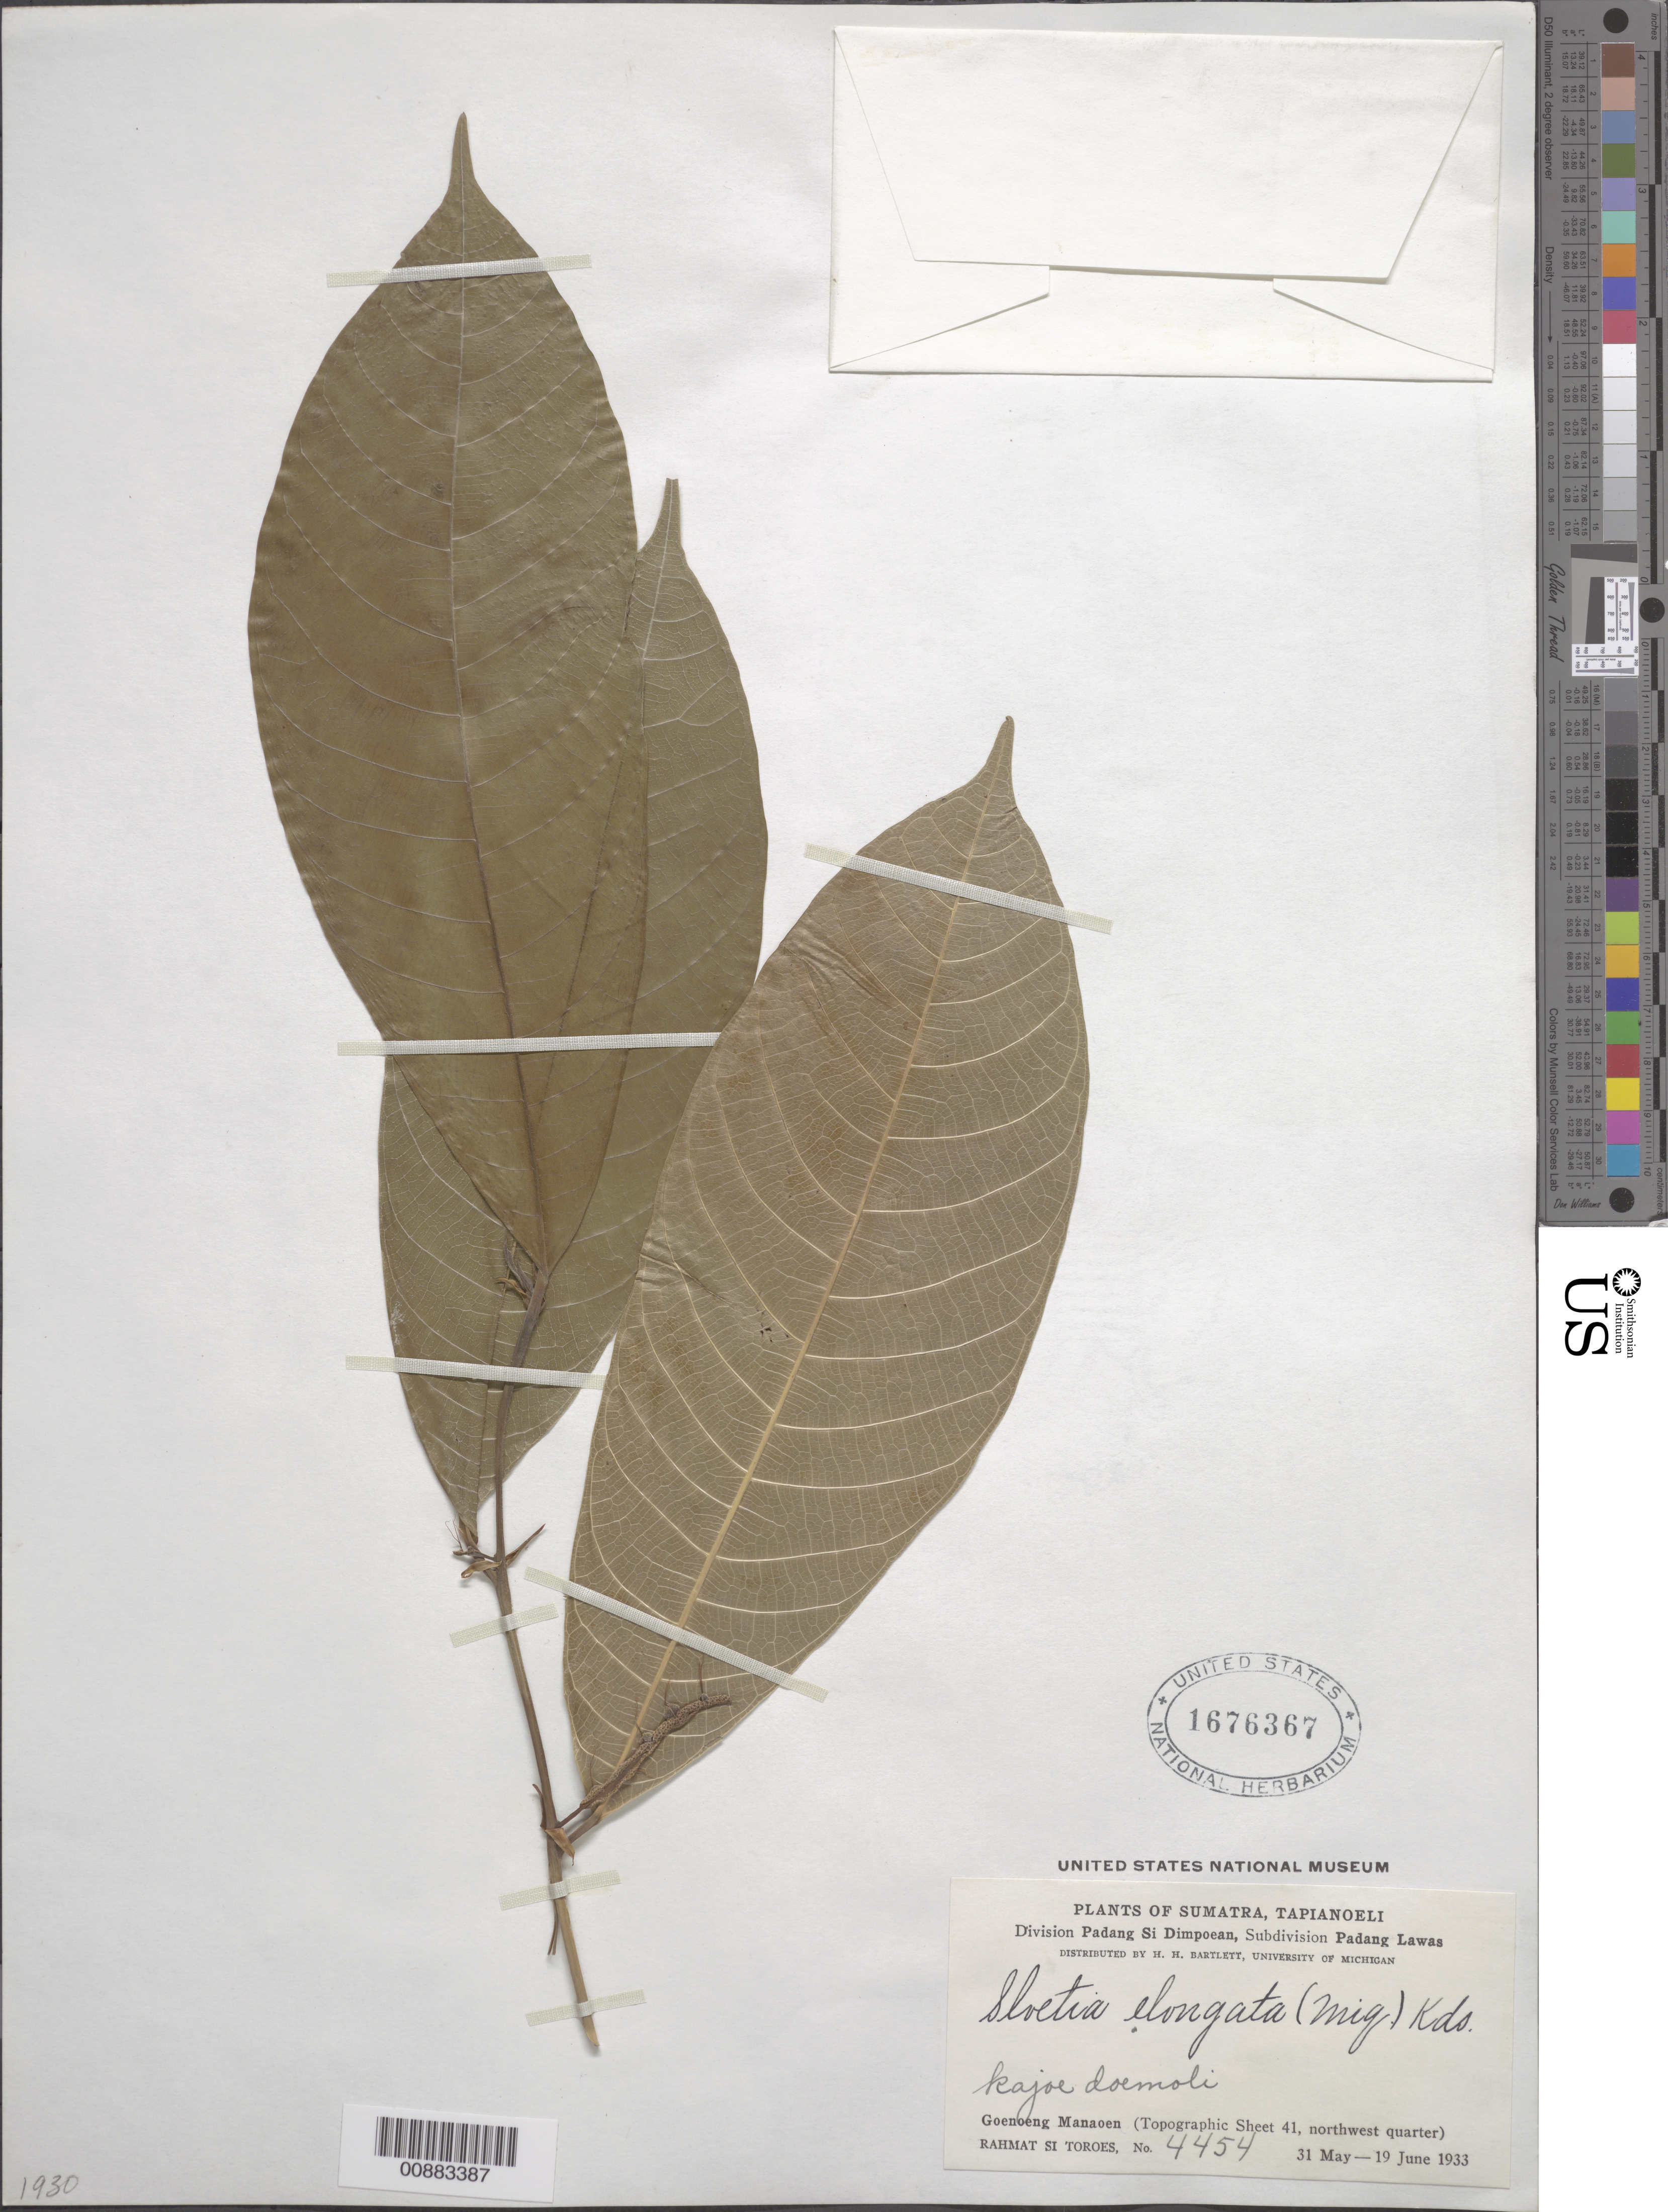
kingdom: Plantae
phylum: Tracheophyta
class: Magnoliopsida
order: Rosales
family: Moraceae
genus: Sloetia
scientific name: Sloetia elongata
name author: (Miq.) Koord.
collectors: Rahmat Si Boeea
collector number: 4454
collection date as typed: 31 May 1933 to 19 Jun 1933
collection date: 1933-05-31/1933-06-19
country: Indonesia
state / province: Sumatra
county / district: Sumatera Utara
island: Sumatra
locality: In the padang si dimpoean division, padang lawas subdivision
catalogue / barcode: US 1676367